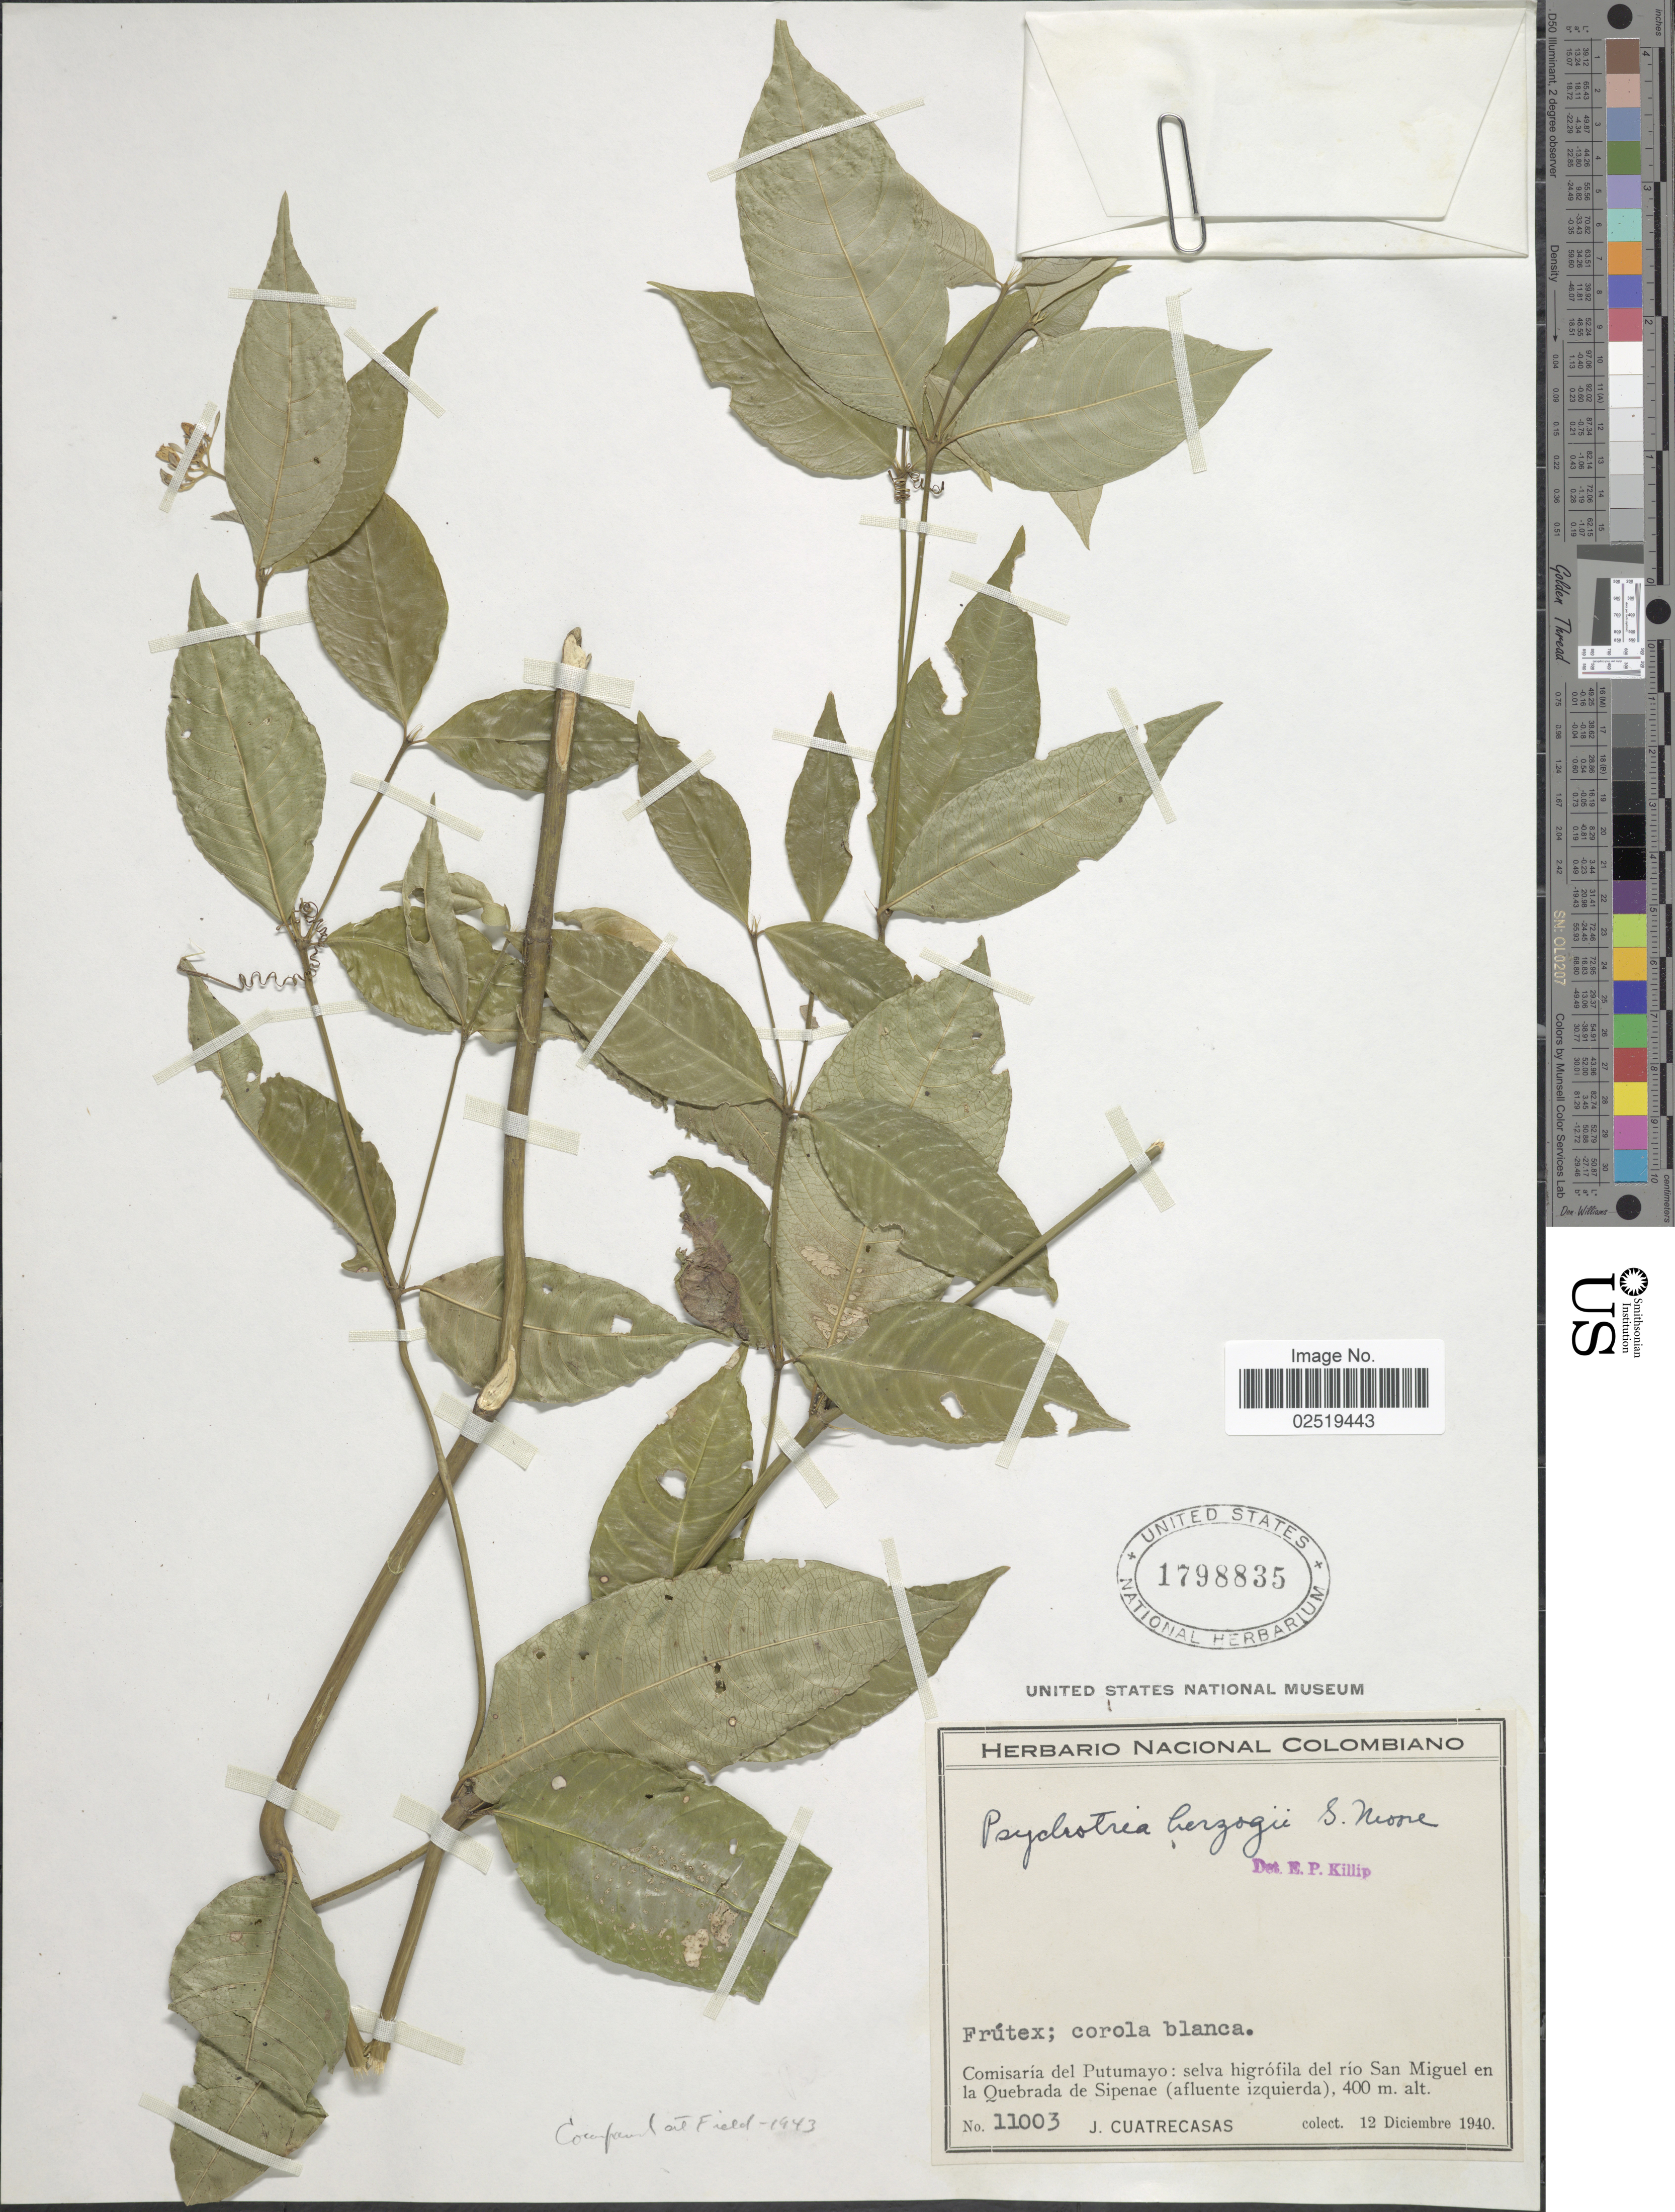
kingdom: Plantae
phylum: Tracheophyta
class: Magnoliopsida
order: Gentianales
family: Rubiaceae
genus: Psychotria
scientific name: Psychotria herzogii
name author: S. Moore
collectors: J. Cuatrecasas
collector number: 11003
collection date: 1940-12-12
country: Colombia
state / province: Putumayo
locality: Comisaria del Putumayo: selva higrofila del rio San Miguel en la Quebrada de Sipenae (afluente izquierda).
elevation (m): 400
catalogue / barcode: US 1798835